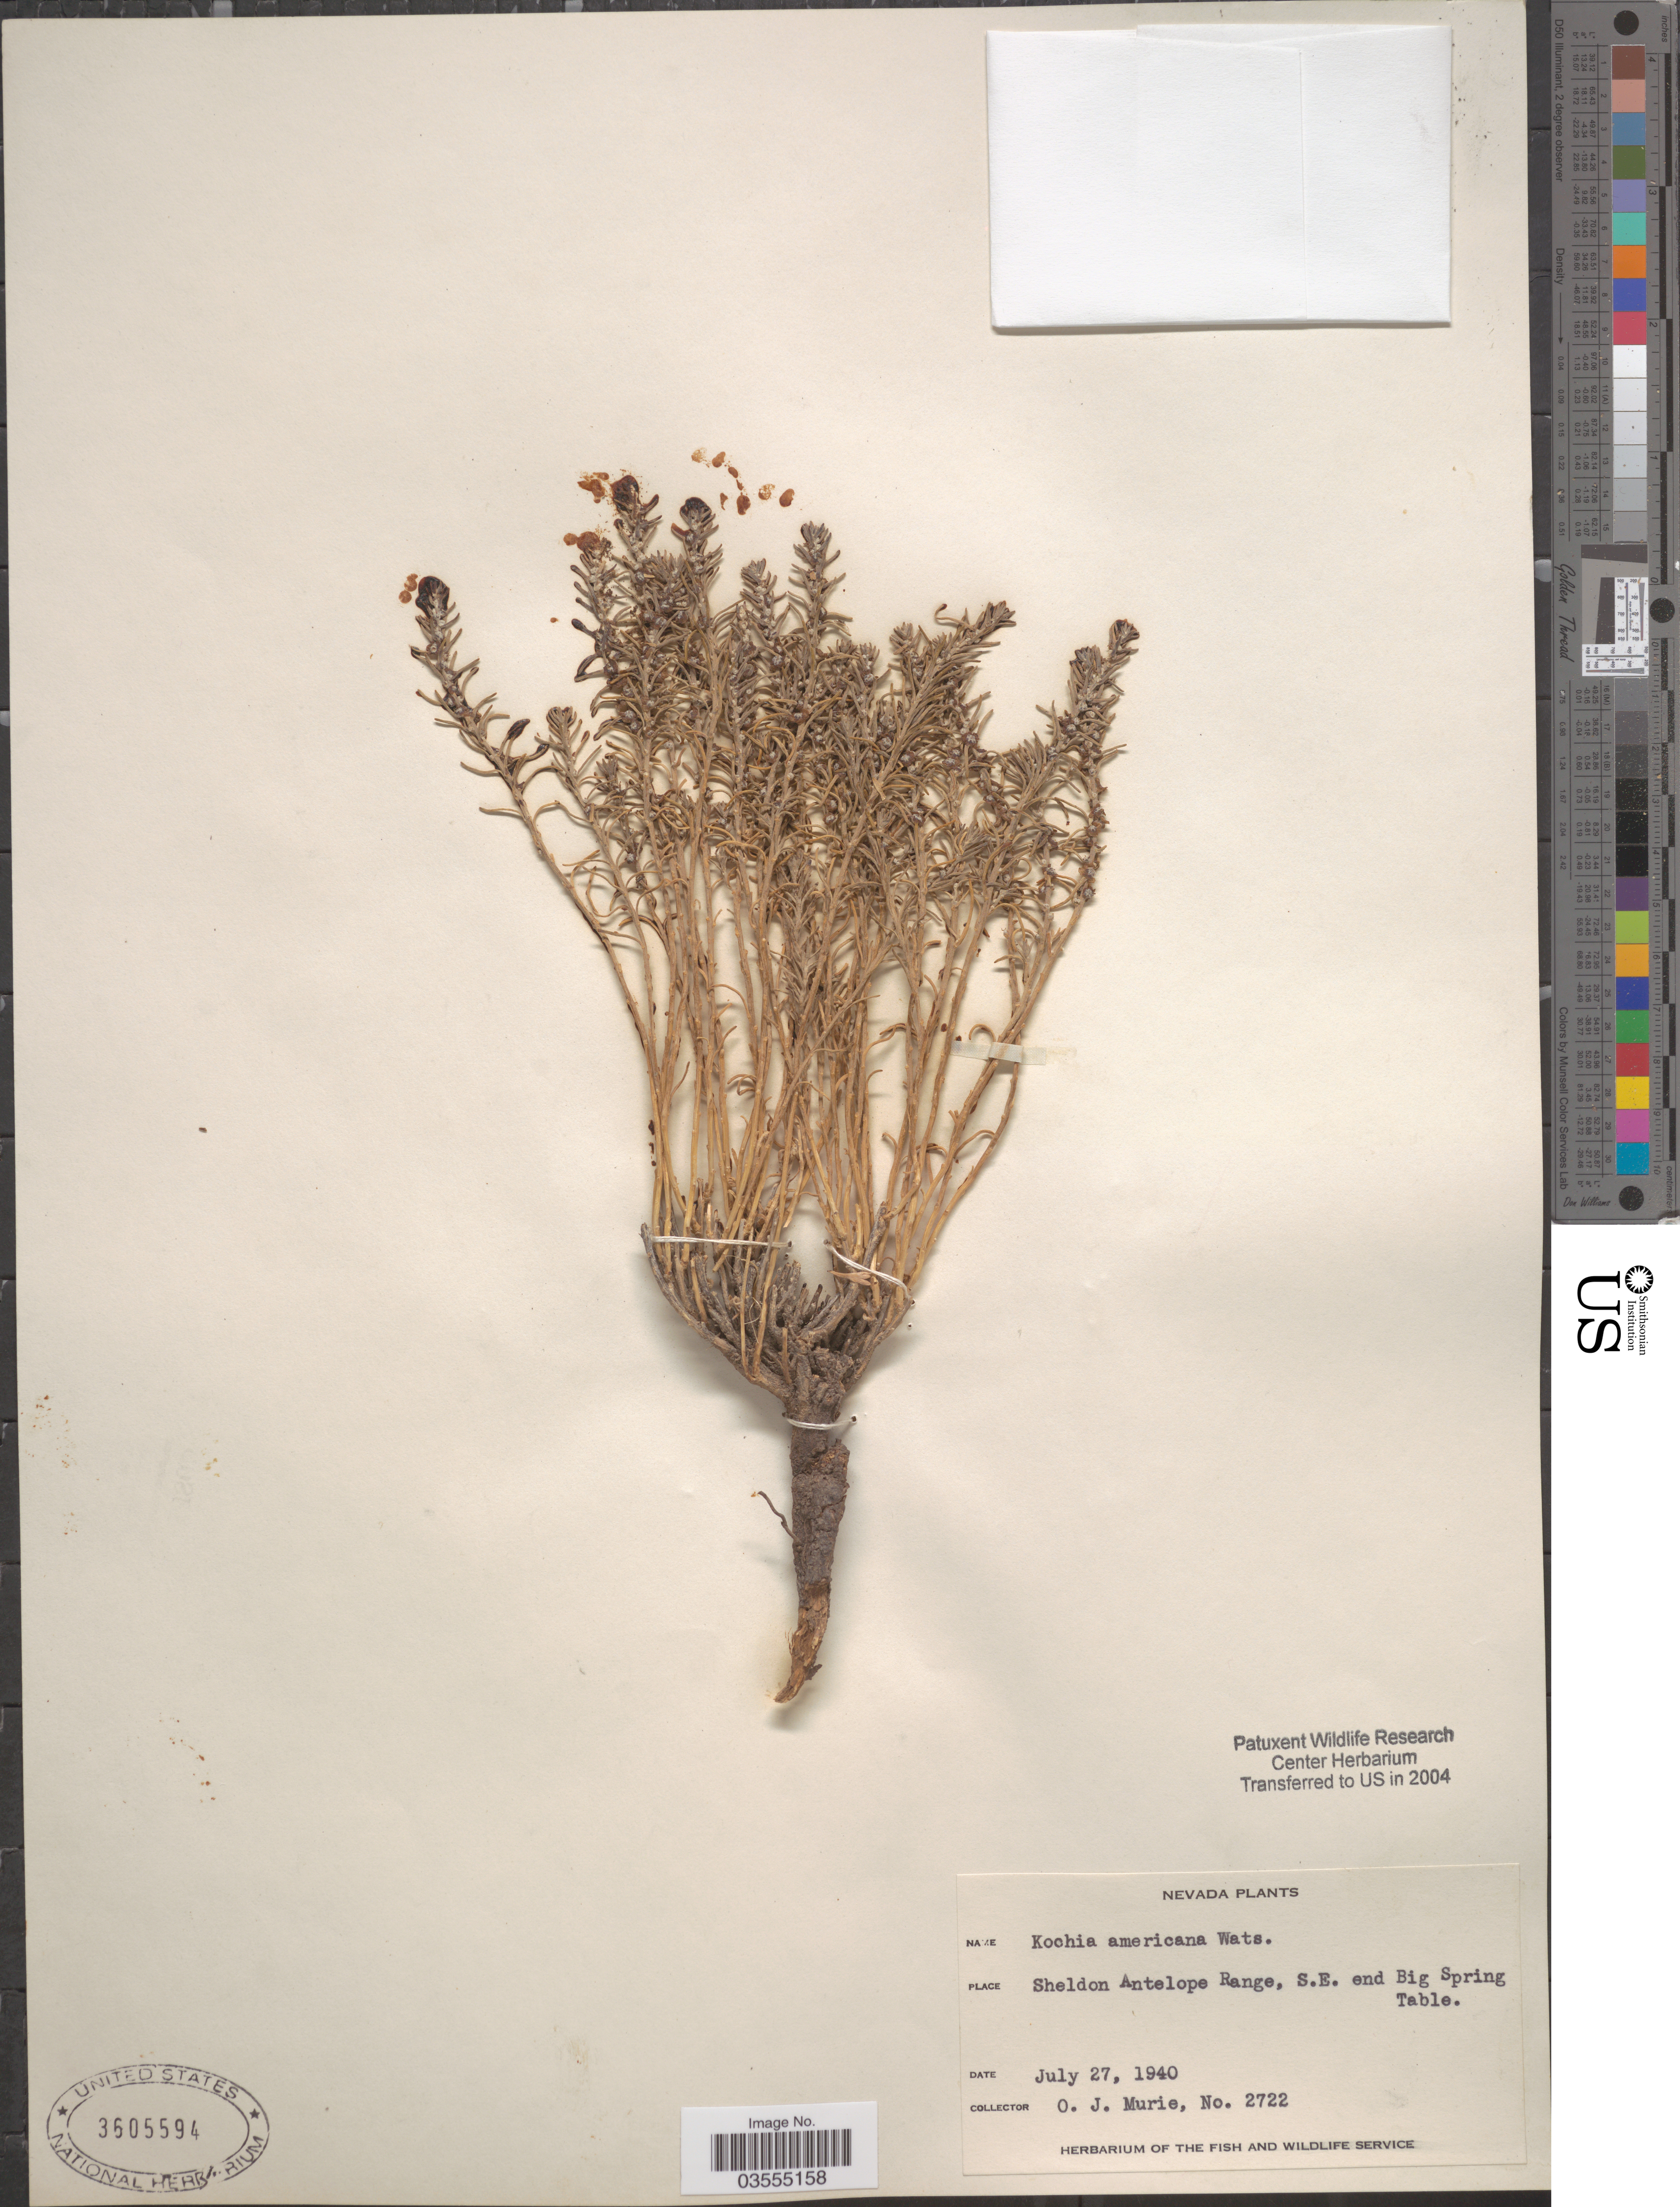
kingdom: Plantae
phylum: Tracheophyta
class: Magnoliopsida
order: Caryophyllales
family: Amaranthaceae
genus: Neokochia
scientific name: Neokochia americana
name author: (S. Watson) G.L. Chu & S.C. Sand.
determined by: Strong, Mark T., (BOT), Smithsonian Institution - National Museum of Natural History (UNITED STATES)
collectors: O. Murie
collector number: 2722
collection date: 1940-07-27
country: United States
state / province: Nevada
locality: Sheldon Antelope Range, S.E. end Big Spring Table.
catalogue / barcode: US 3605594